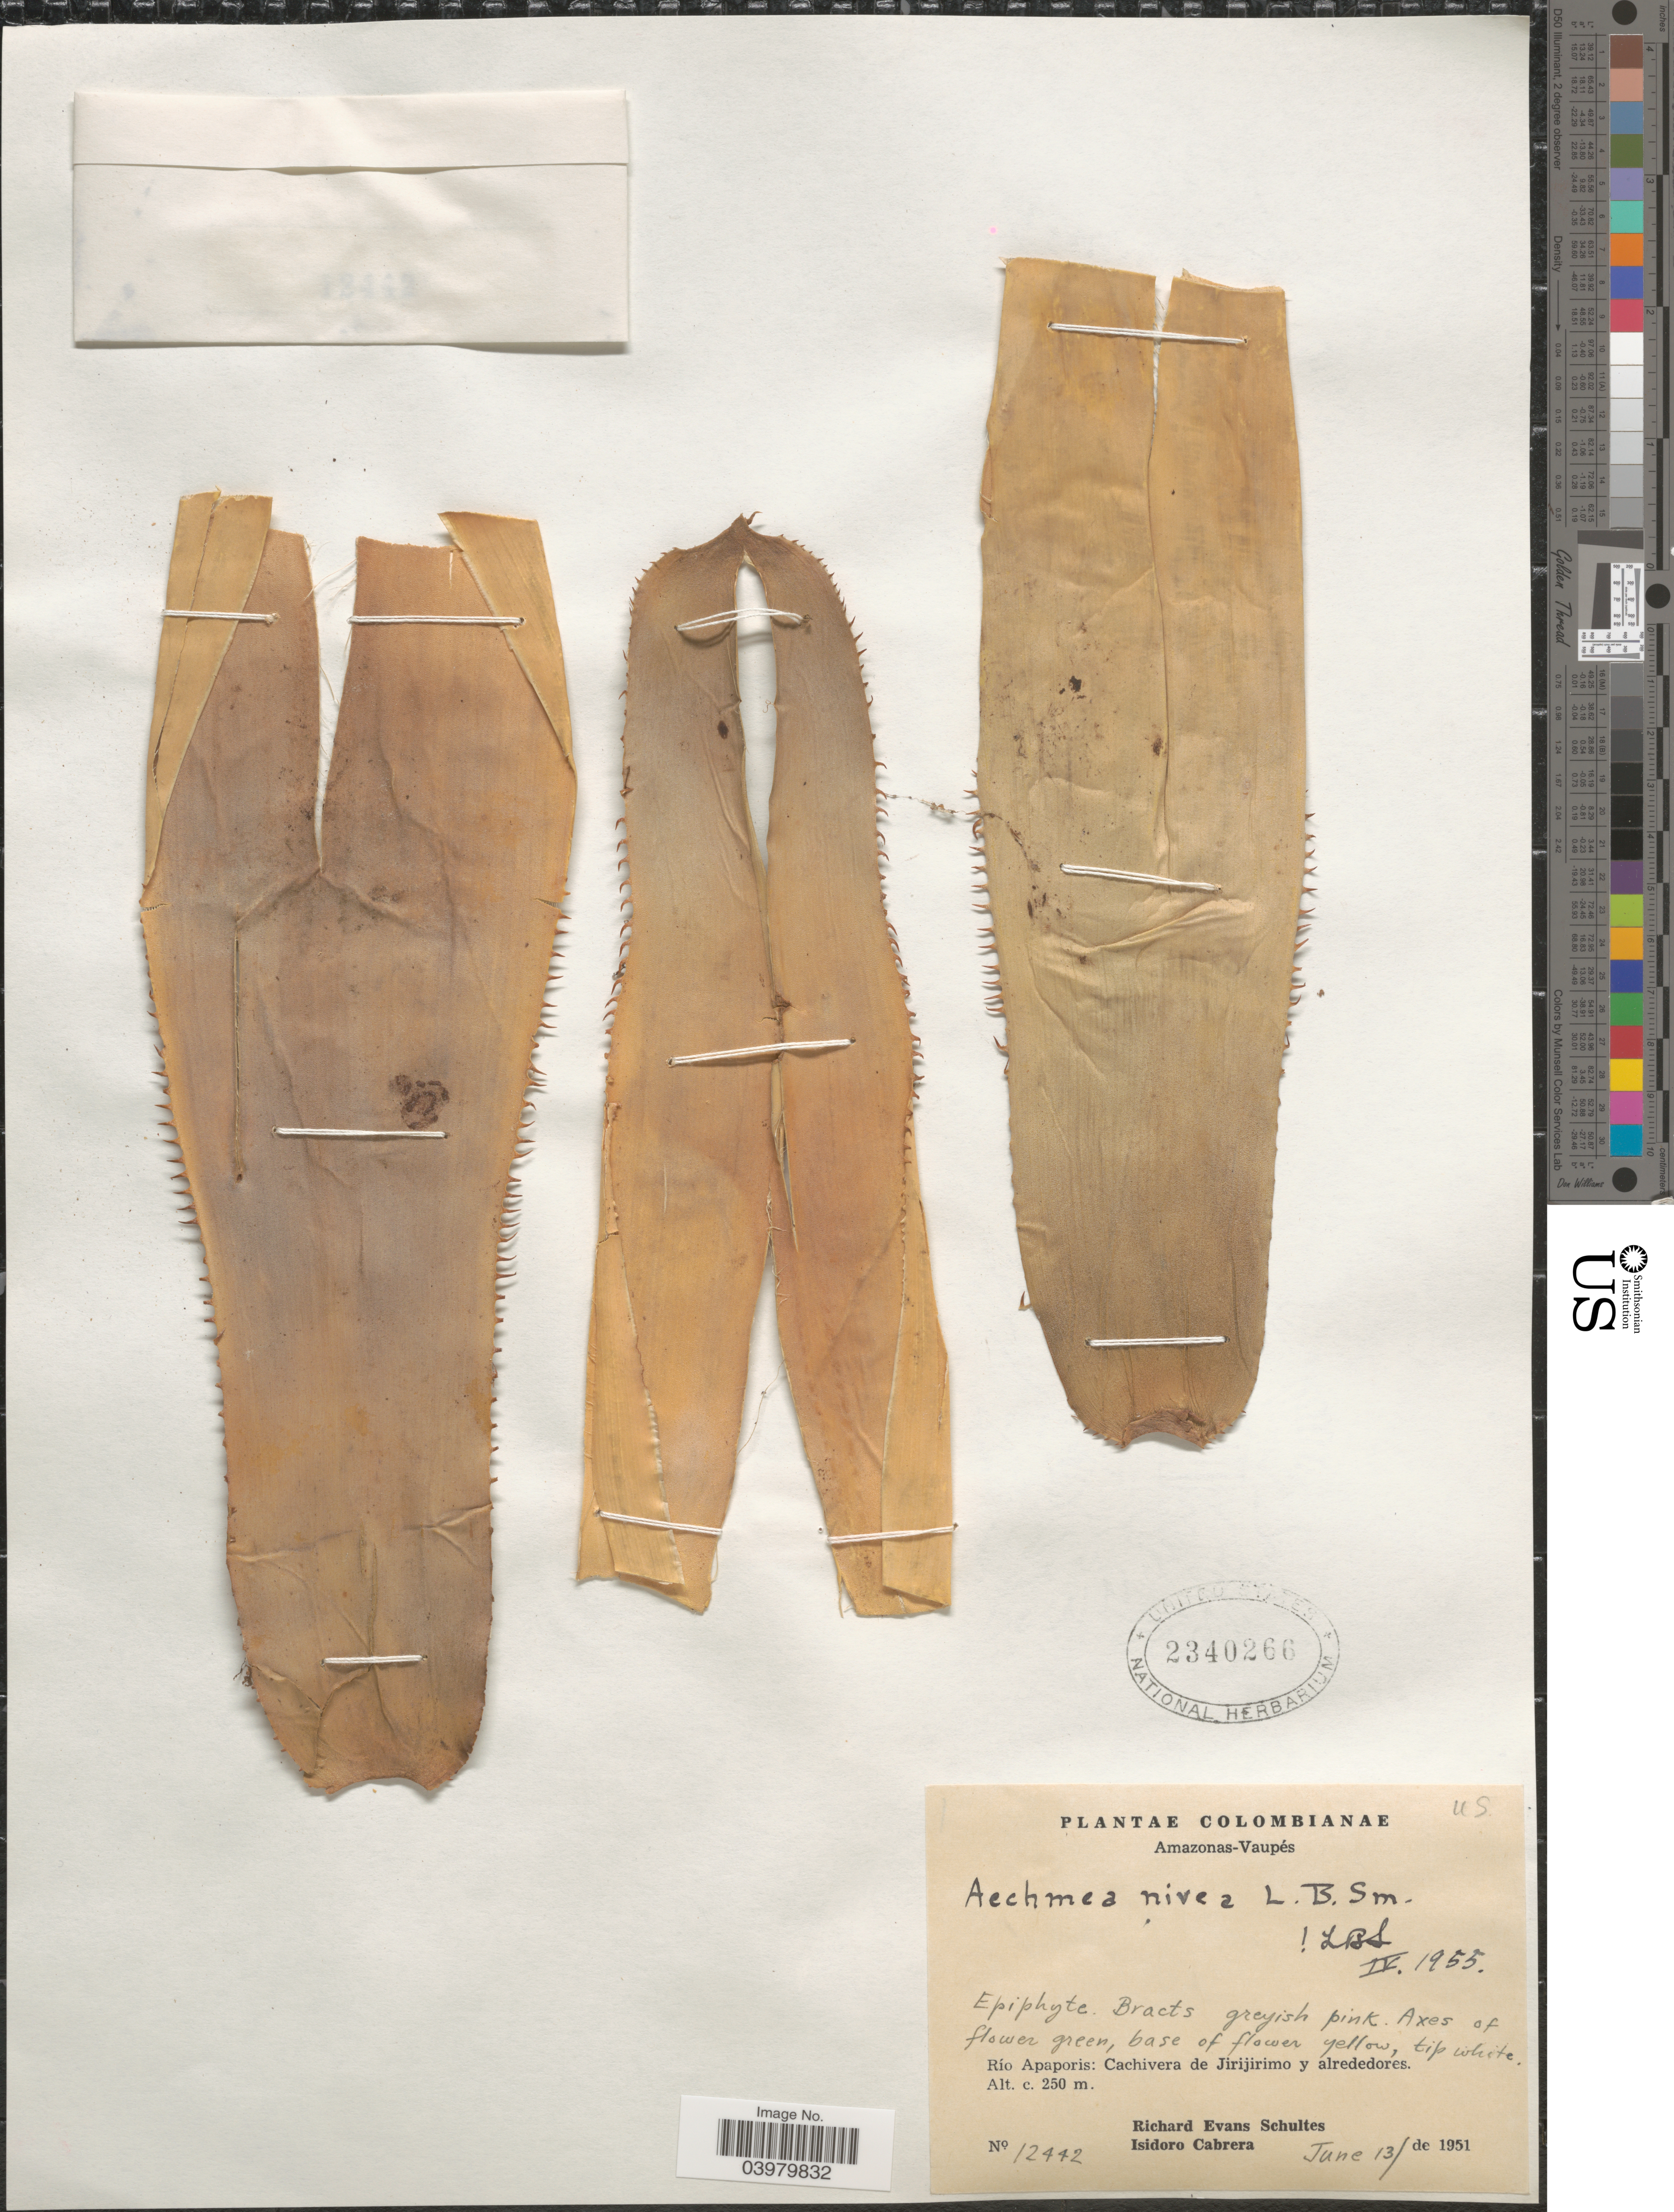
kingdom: Plantae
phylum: Tracheophyta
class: Liliopsida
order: Poales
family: Bromeliaceae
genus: Aechmea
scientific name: Aechmea nivea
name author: L.B. Sm.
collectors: R. E. Schultes & I. Cabrera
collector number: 12442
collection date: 1951-06-13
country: Colombia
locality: Amazonas-Vaupés. Río Apaporis: Cachivera de Jirijirimo y alrededores.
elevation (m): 250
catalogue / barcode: US 2340266